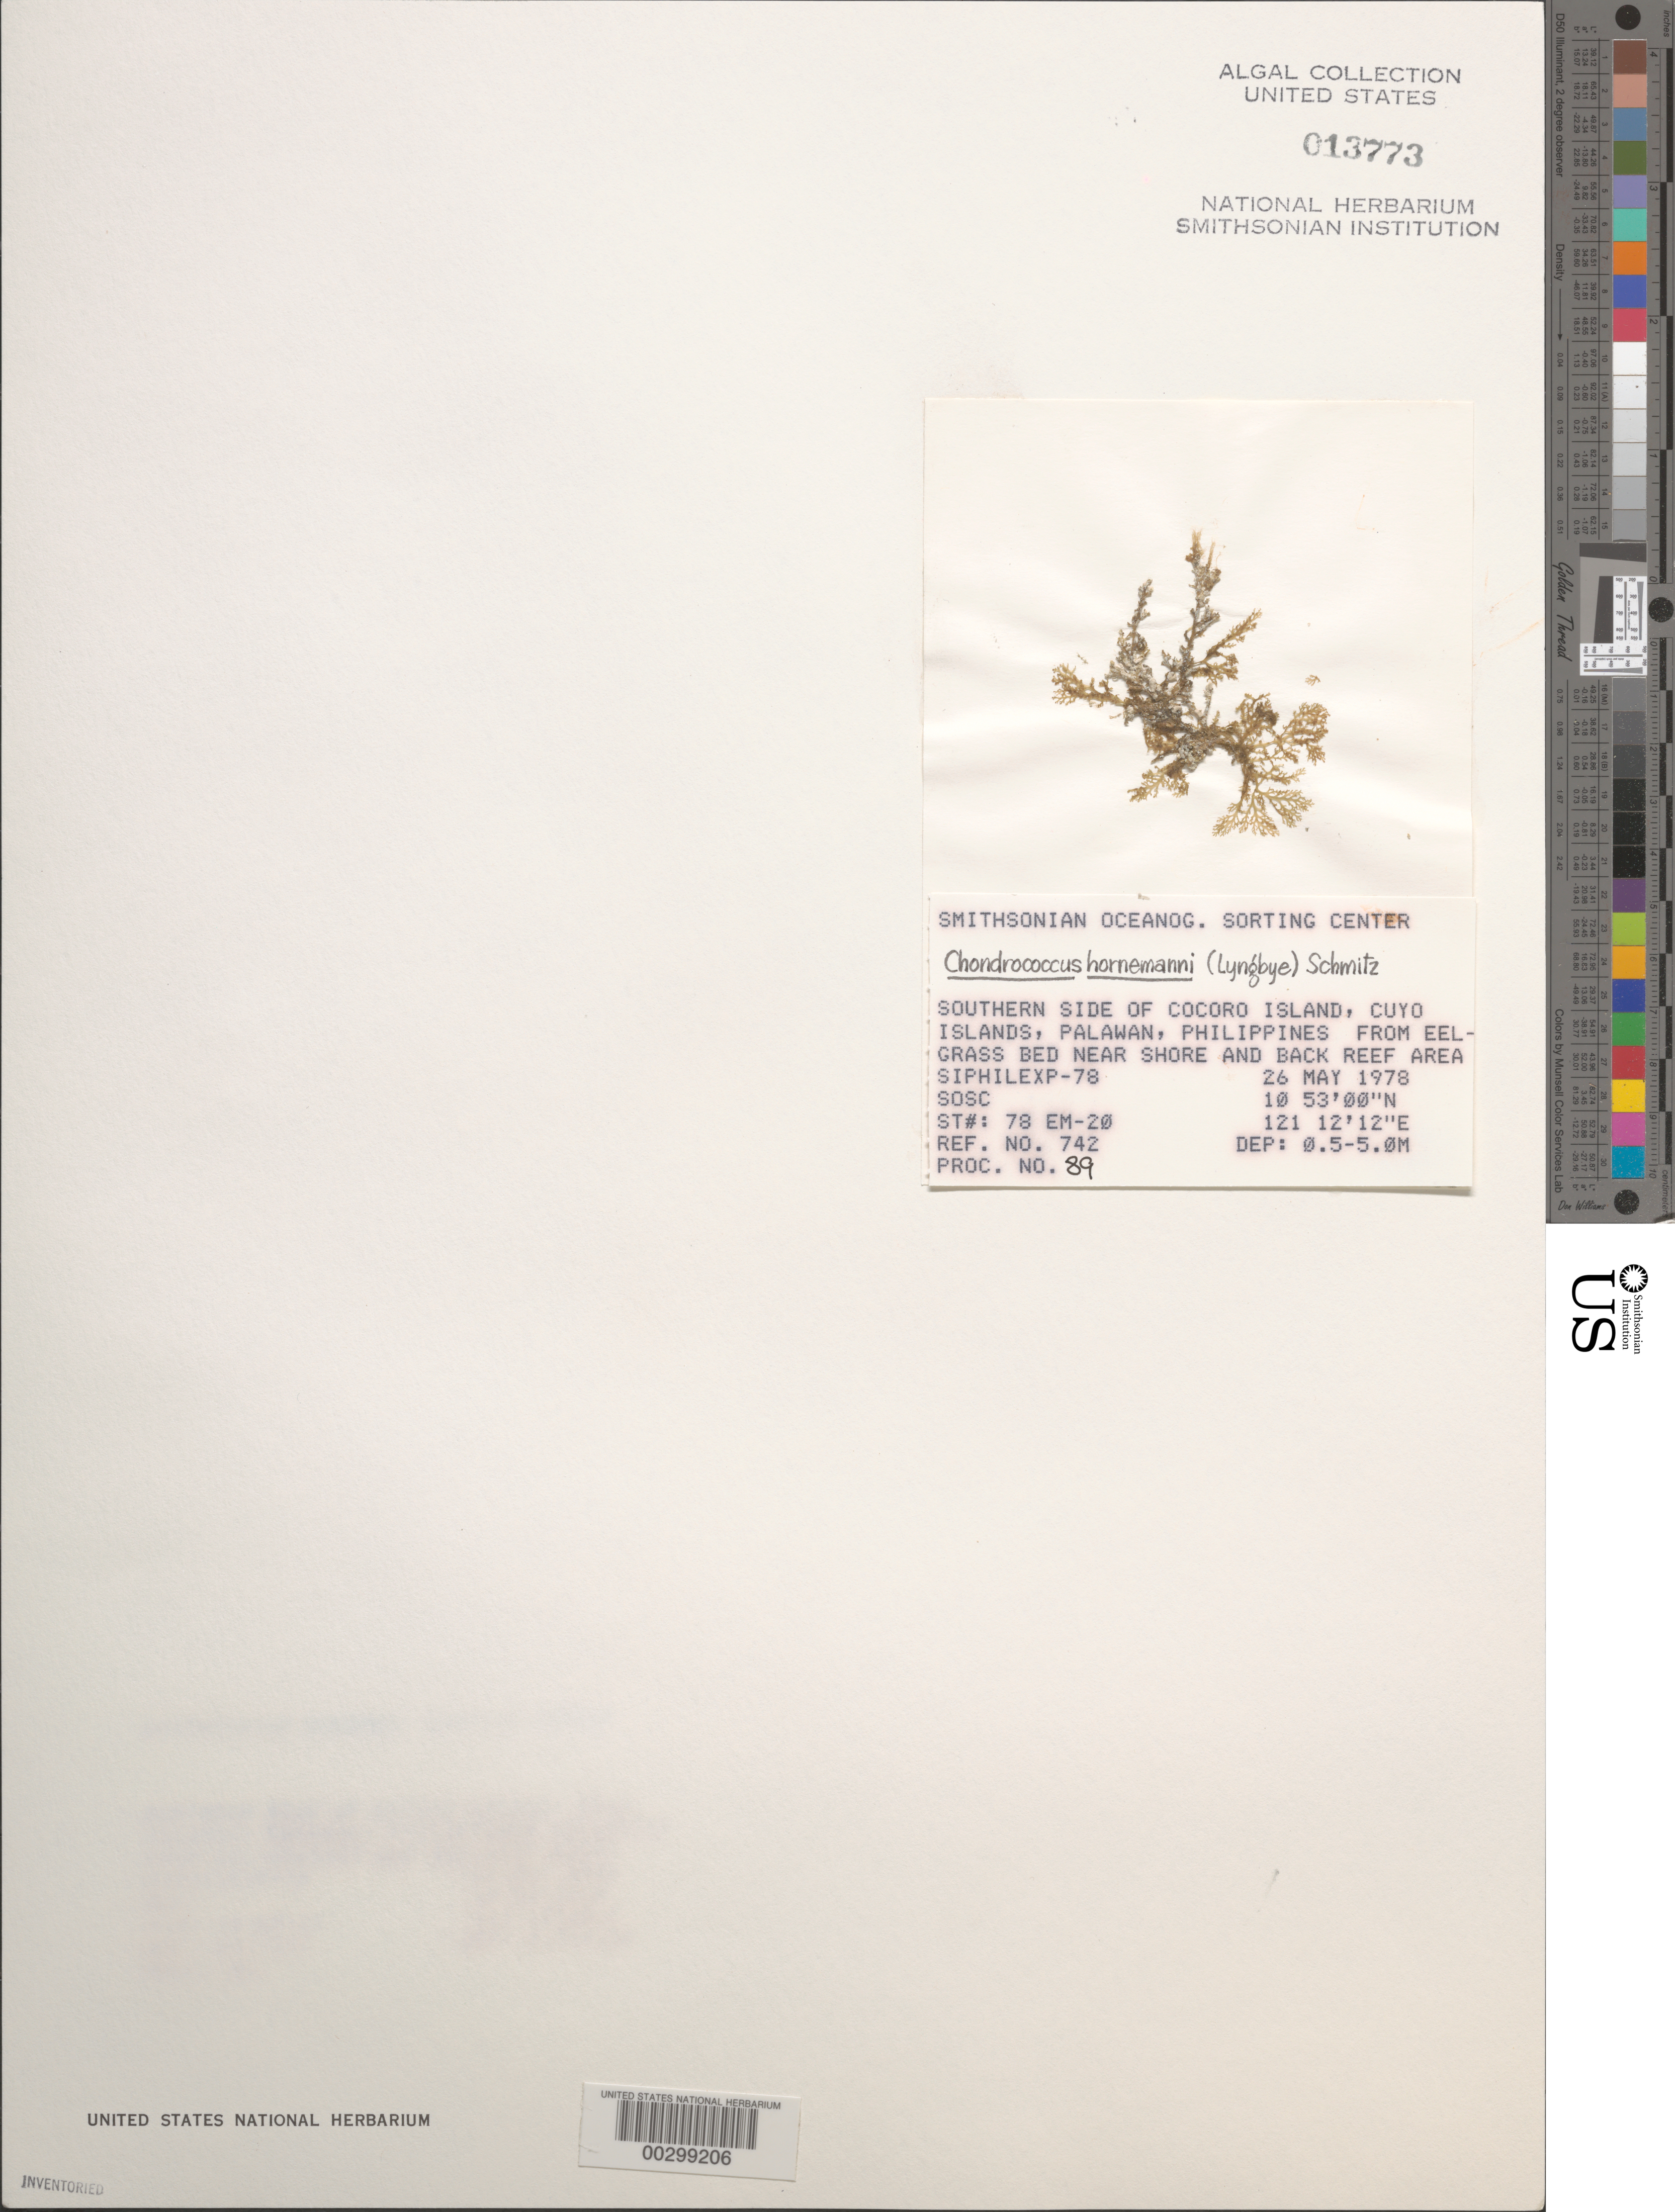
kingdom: Plantae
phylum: Rhodophyta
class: Florideophyceae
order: Gigartinales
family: Rhizophyllidaceae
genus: Portieria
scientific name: Portieria hornemannii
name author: (Lyngbye) P.C. Silva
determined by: Algae name updating Project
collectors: SOSC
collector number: Station 78 Em-20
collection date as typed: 26 May 1978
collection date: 1978-05-26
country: Philippines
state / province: Mimaropa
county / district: Palawan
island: Cocoro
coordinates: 10 53' 00" N, 121 12' 12" E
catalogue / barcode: US 13773